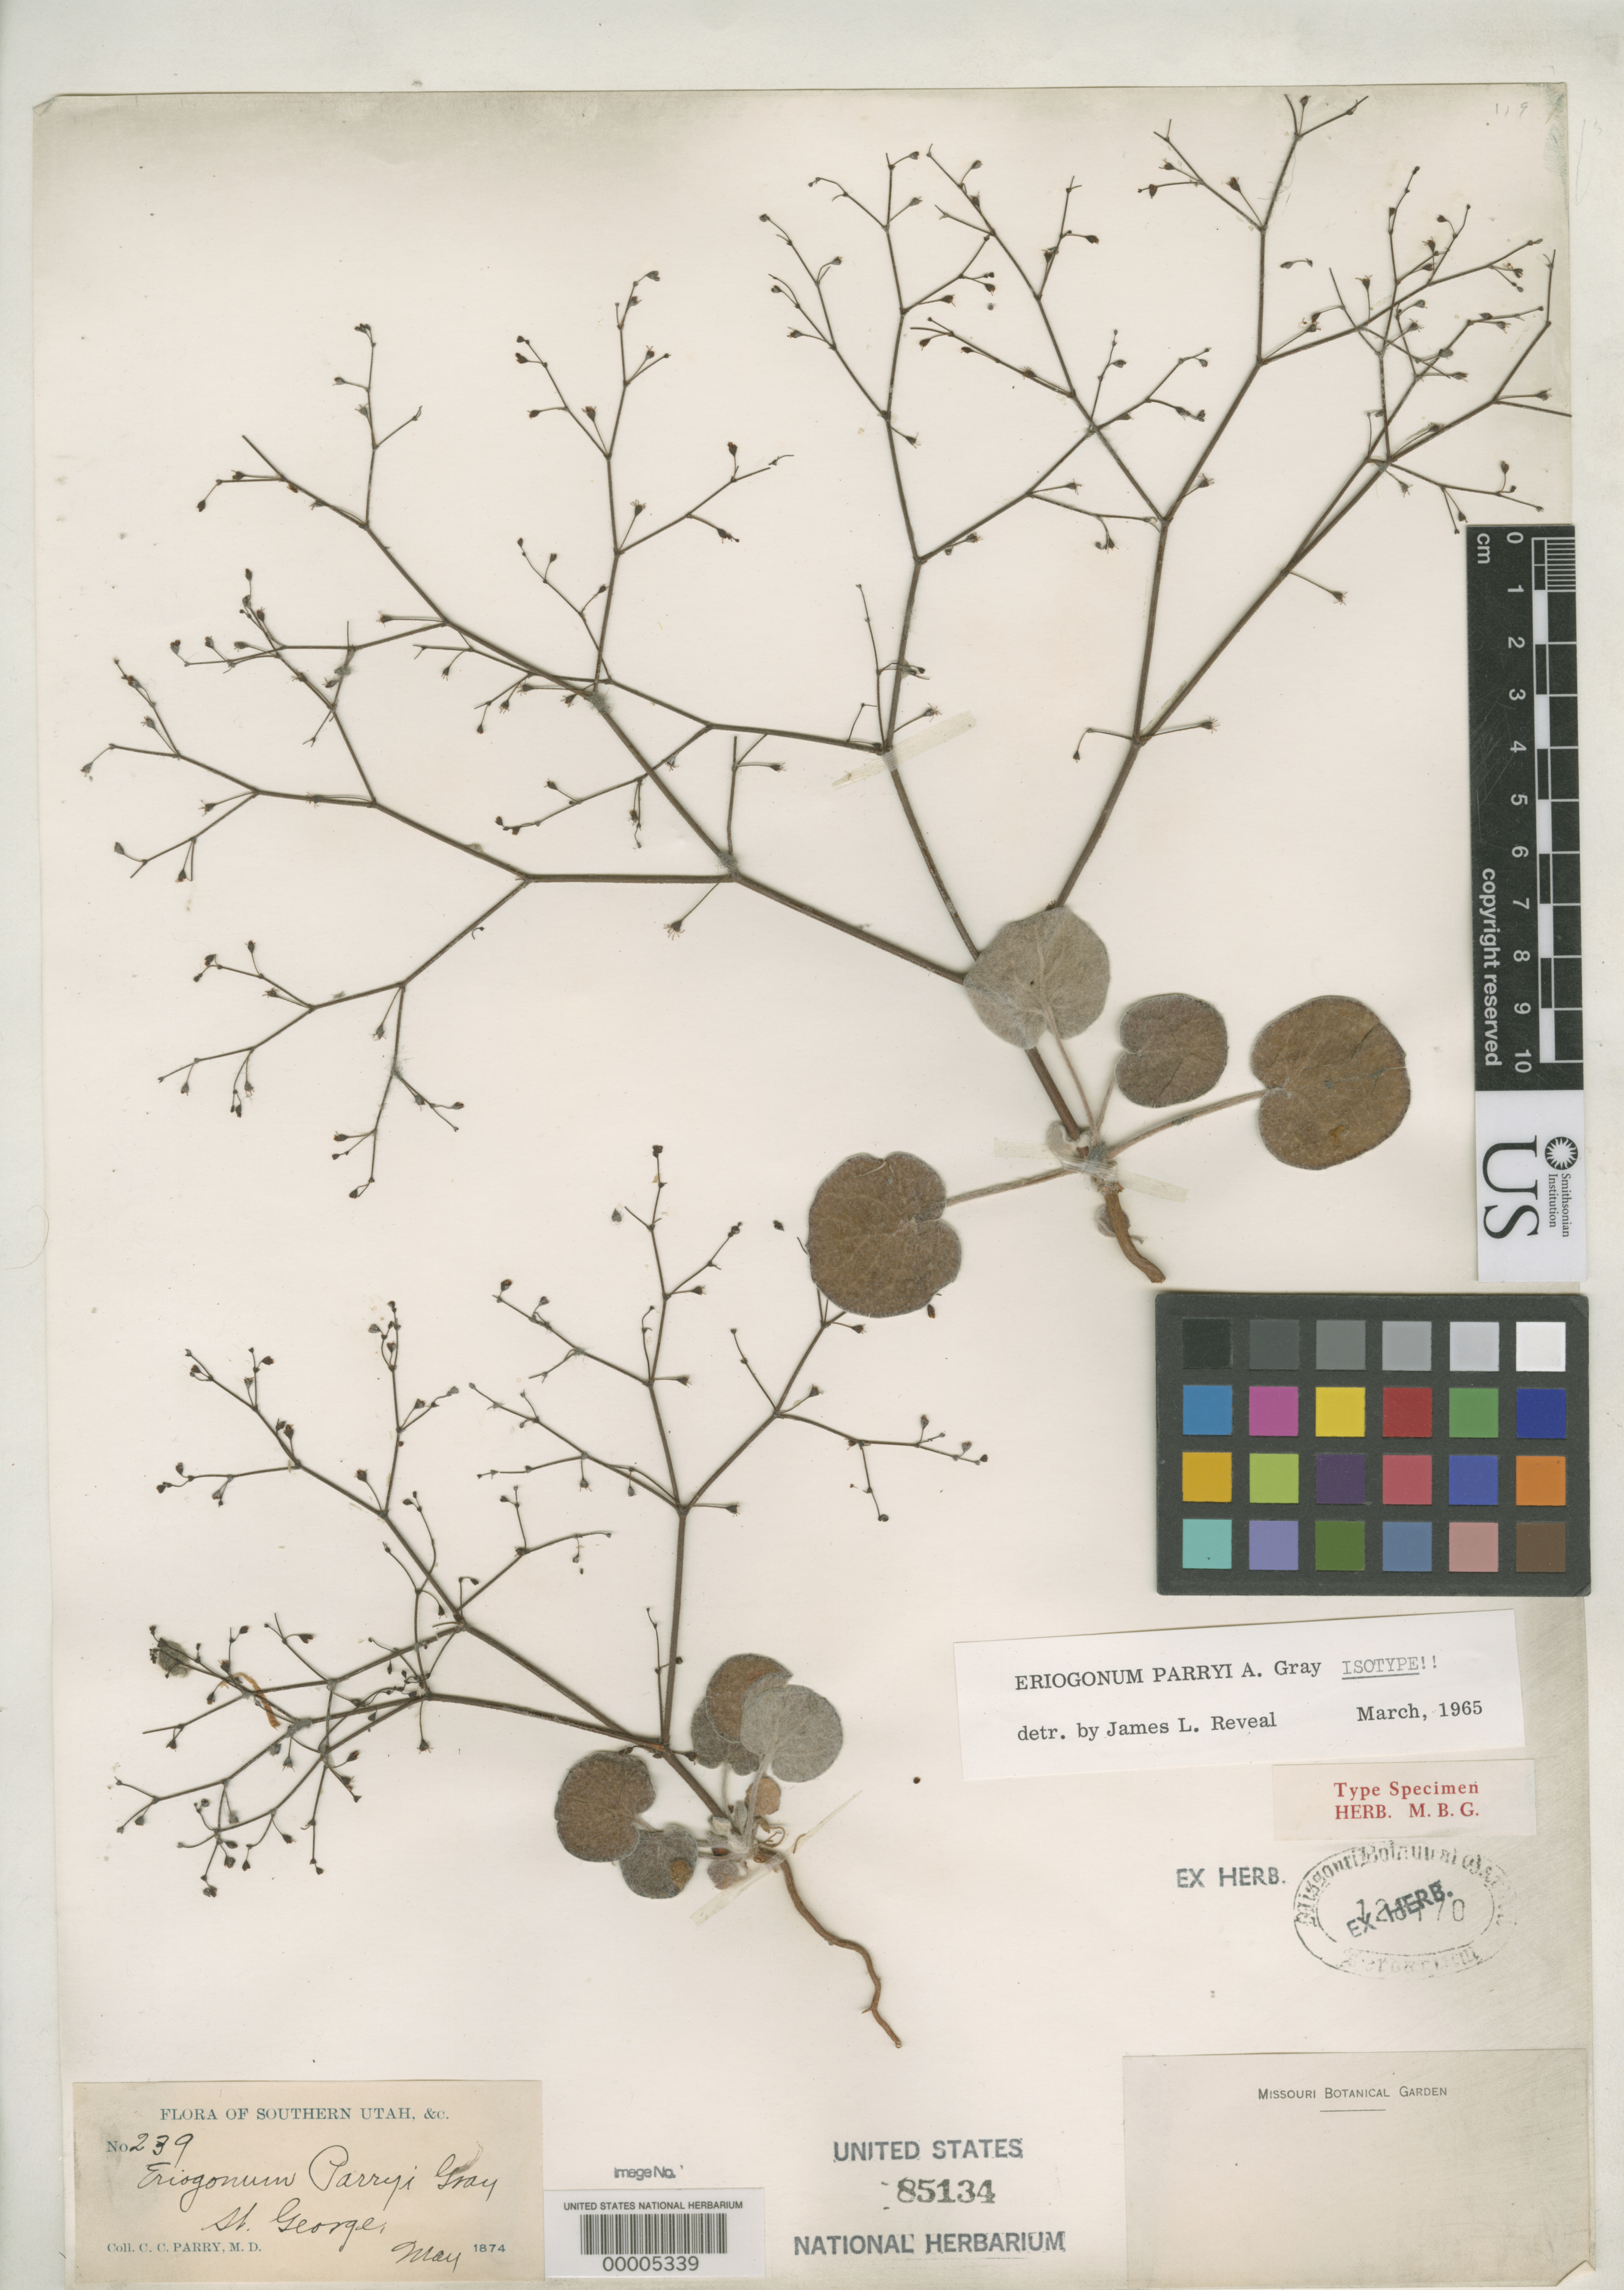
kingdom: Plantae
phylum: Tracheophyta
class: Magnoliopsida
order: Caryophyllales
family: Polygonaceae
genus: Eriogonum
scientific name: Eriogonum parryi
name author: A. Gray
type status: Isotype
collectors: C. C. Parry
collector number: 239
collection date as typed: May 1874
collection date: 1874-05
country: United States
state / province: Utah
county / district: Washington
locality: St. George.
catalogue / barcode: US 85134